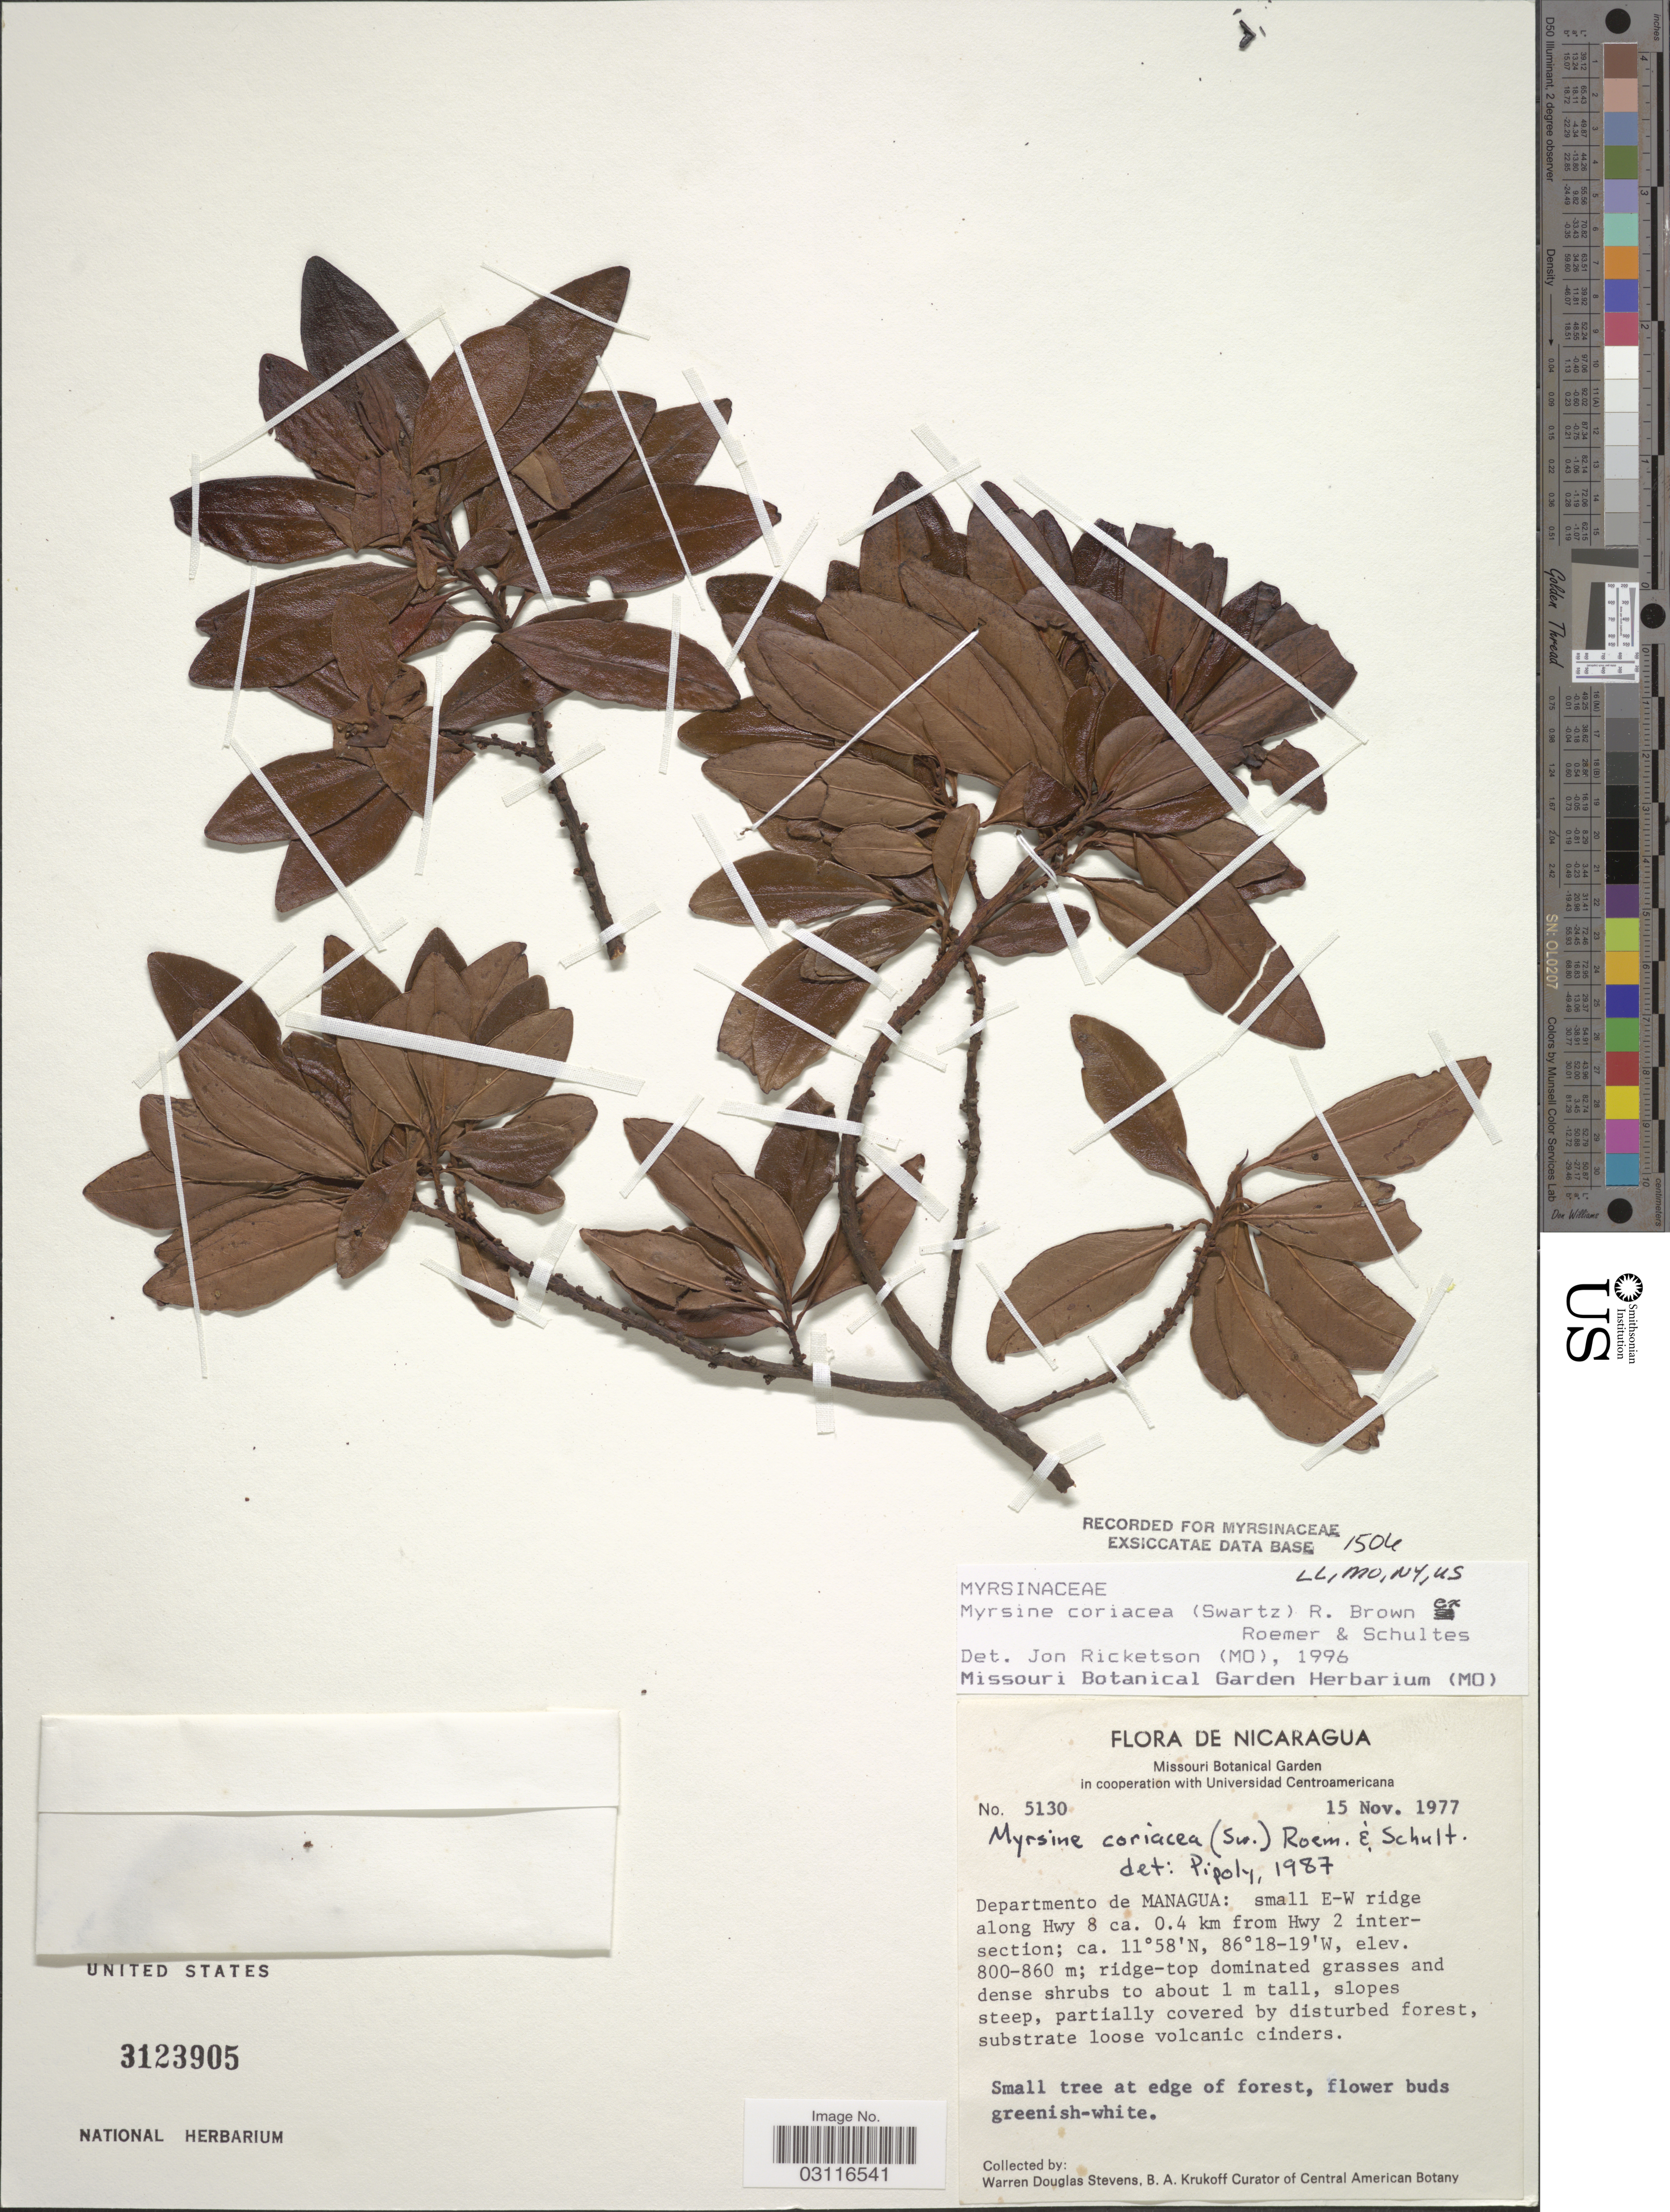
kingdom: Plantae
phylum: Tracheophyta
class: Magnoliopsida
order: Ericales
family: Primulaceae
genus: Myrsine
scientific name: Myrsine coriacea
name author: (Sw.) R. Br. ex Roem. & Schult.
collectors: W. D. Stevens & B. A. Krukoff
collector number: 5130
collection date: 1977-11-15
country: Nicaragua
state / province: Managua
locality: Departmento de Managua: small E-W ridge along Hwy 8 ca. 0.4 km from Hwy 2 intersection.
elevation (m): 800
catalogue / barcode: US 3123905